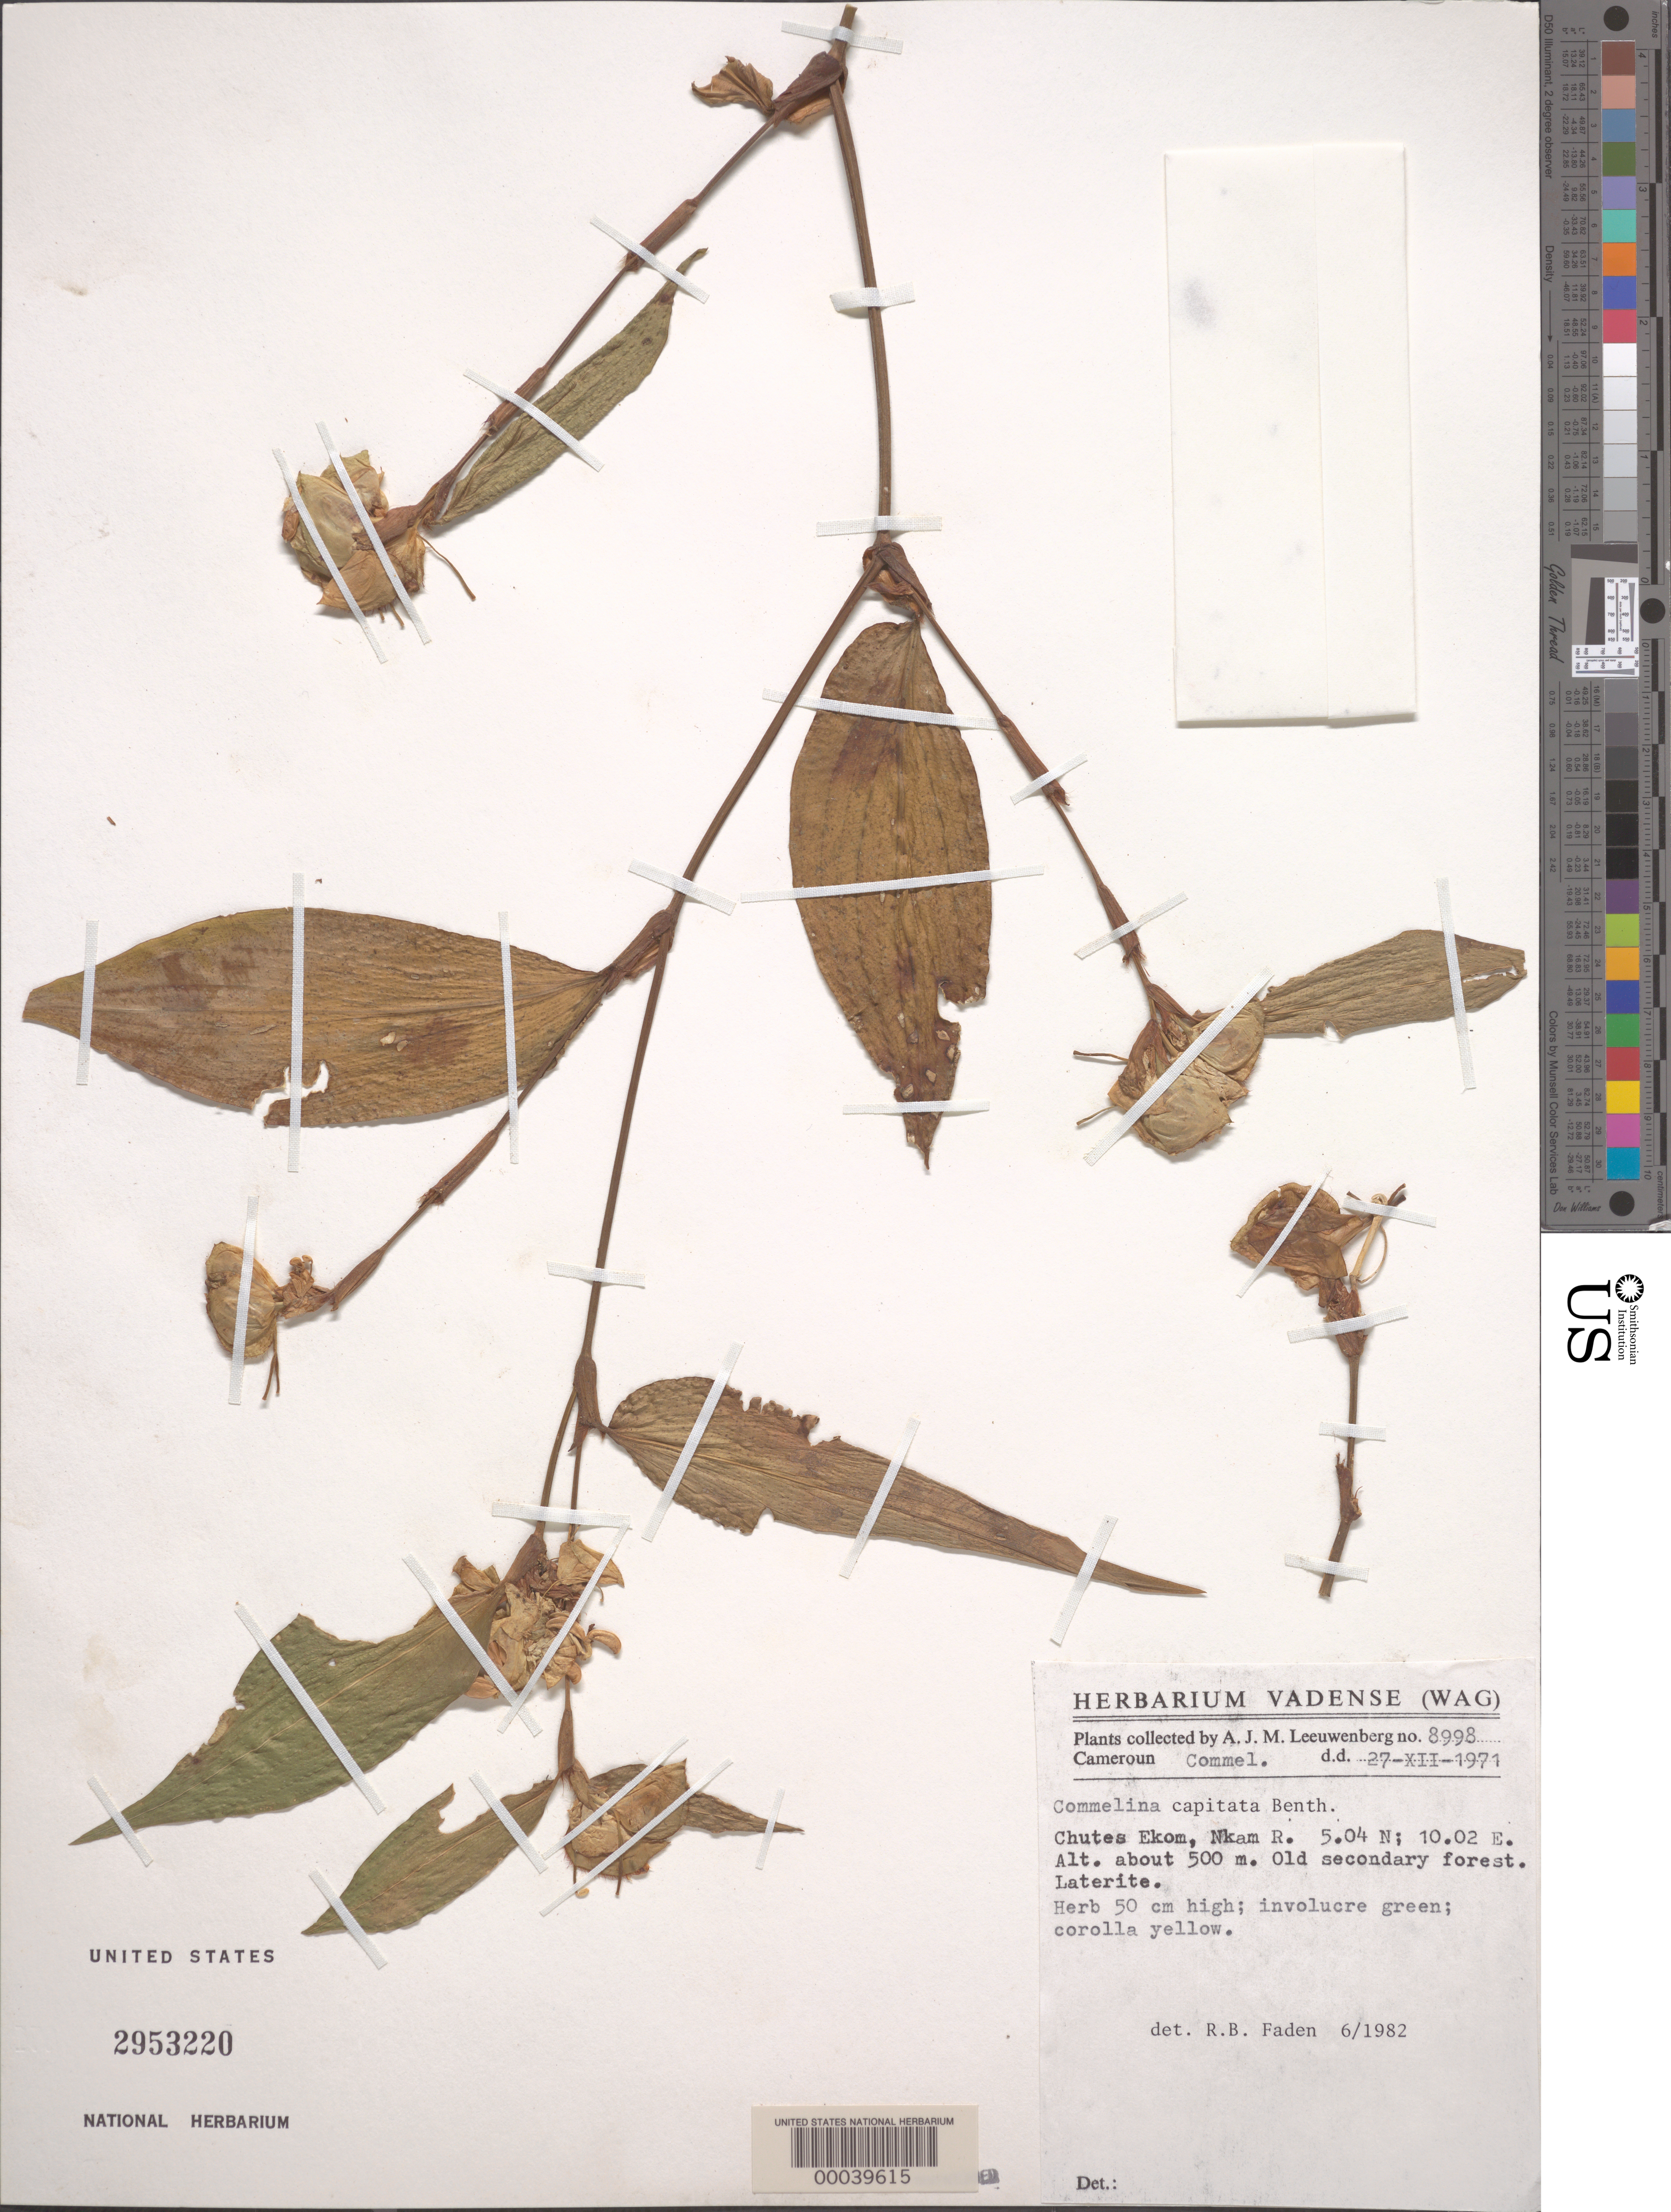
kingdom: Plantae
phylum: Tracheophyta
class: Liliopsida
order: Commelinales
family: Commelinaceae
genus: Commelina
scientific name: Commelina capitata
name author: Benth.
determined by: Faden, Robert B., (US), Smithsonian Institution - National Museum of Natural History (UNITED STATES)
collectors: A. J. M. Leeuwenberg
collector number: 8998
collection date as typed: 27 Dec 1971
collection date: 1971-12-27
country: Cameroon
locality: Chutes ekom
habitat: Old secondary forest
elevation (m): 500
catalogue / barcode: US 2953220